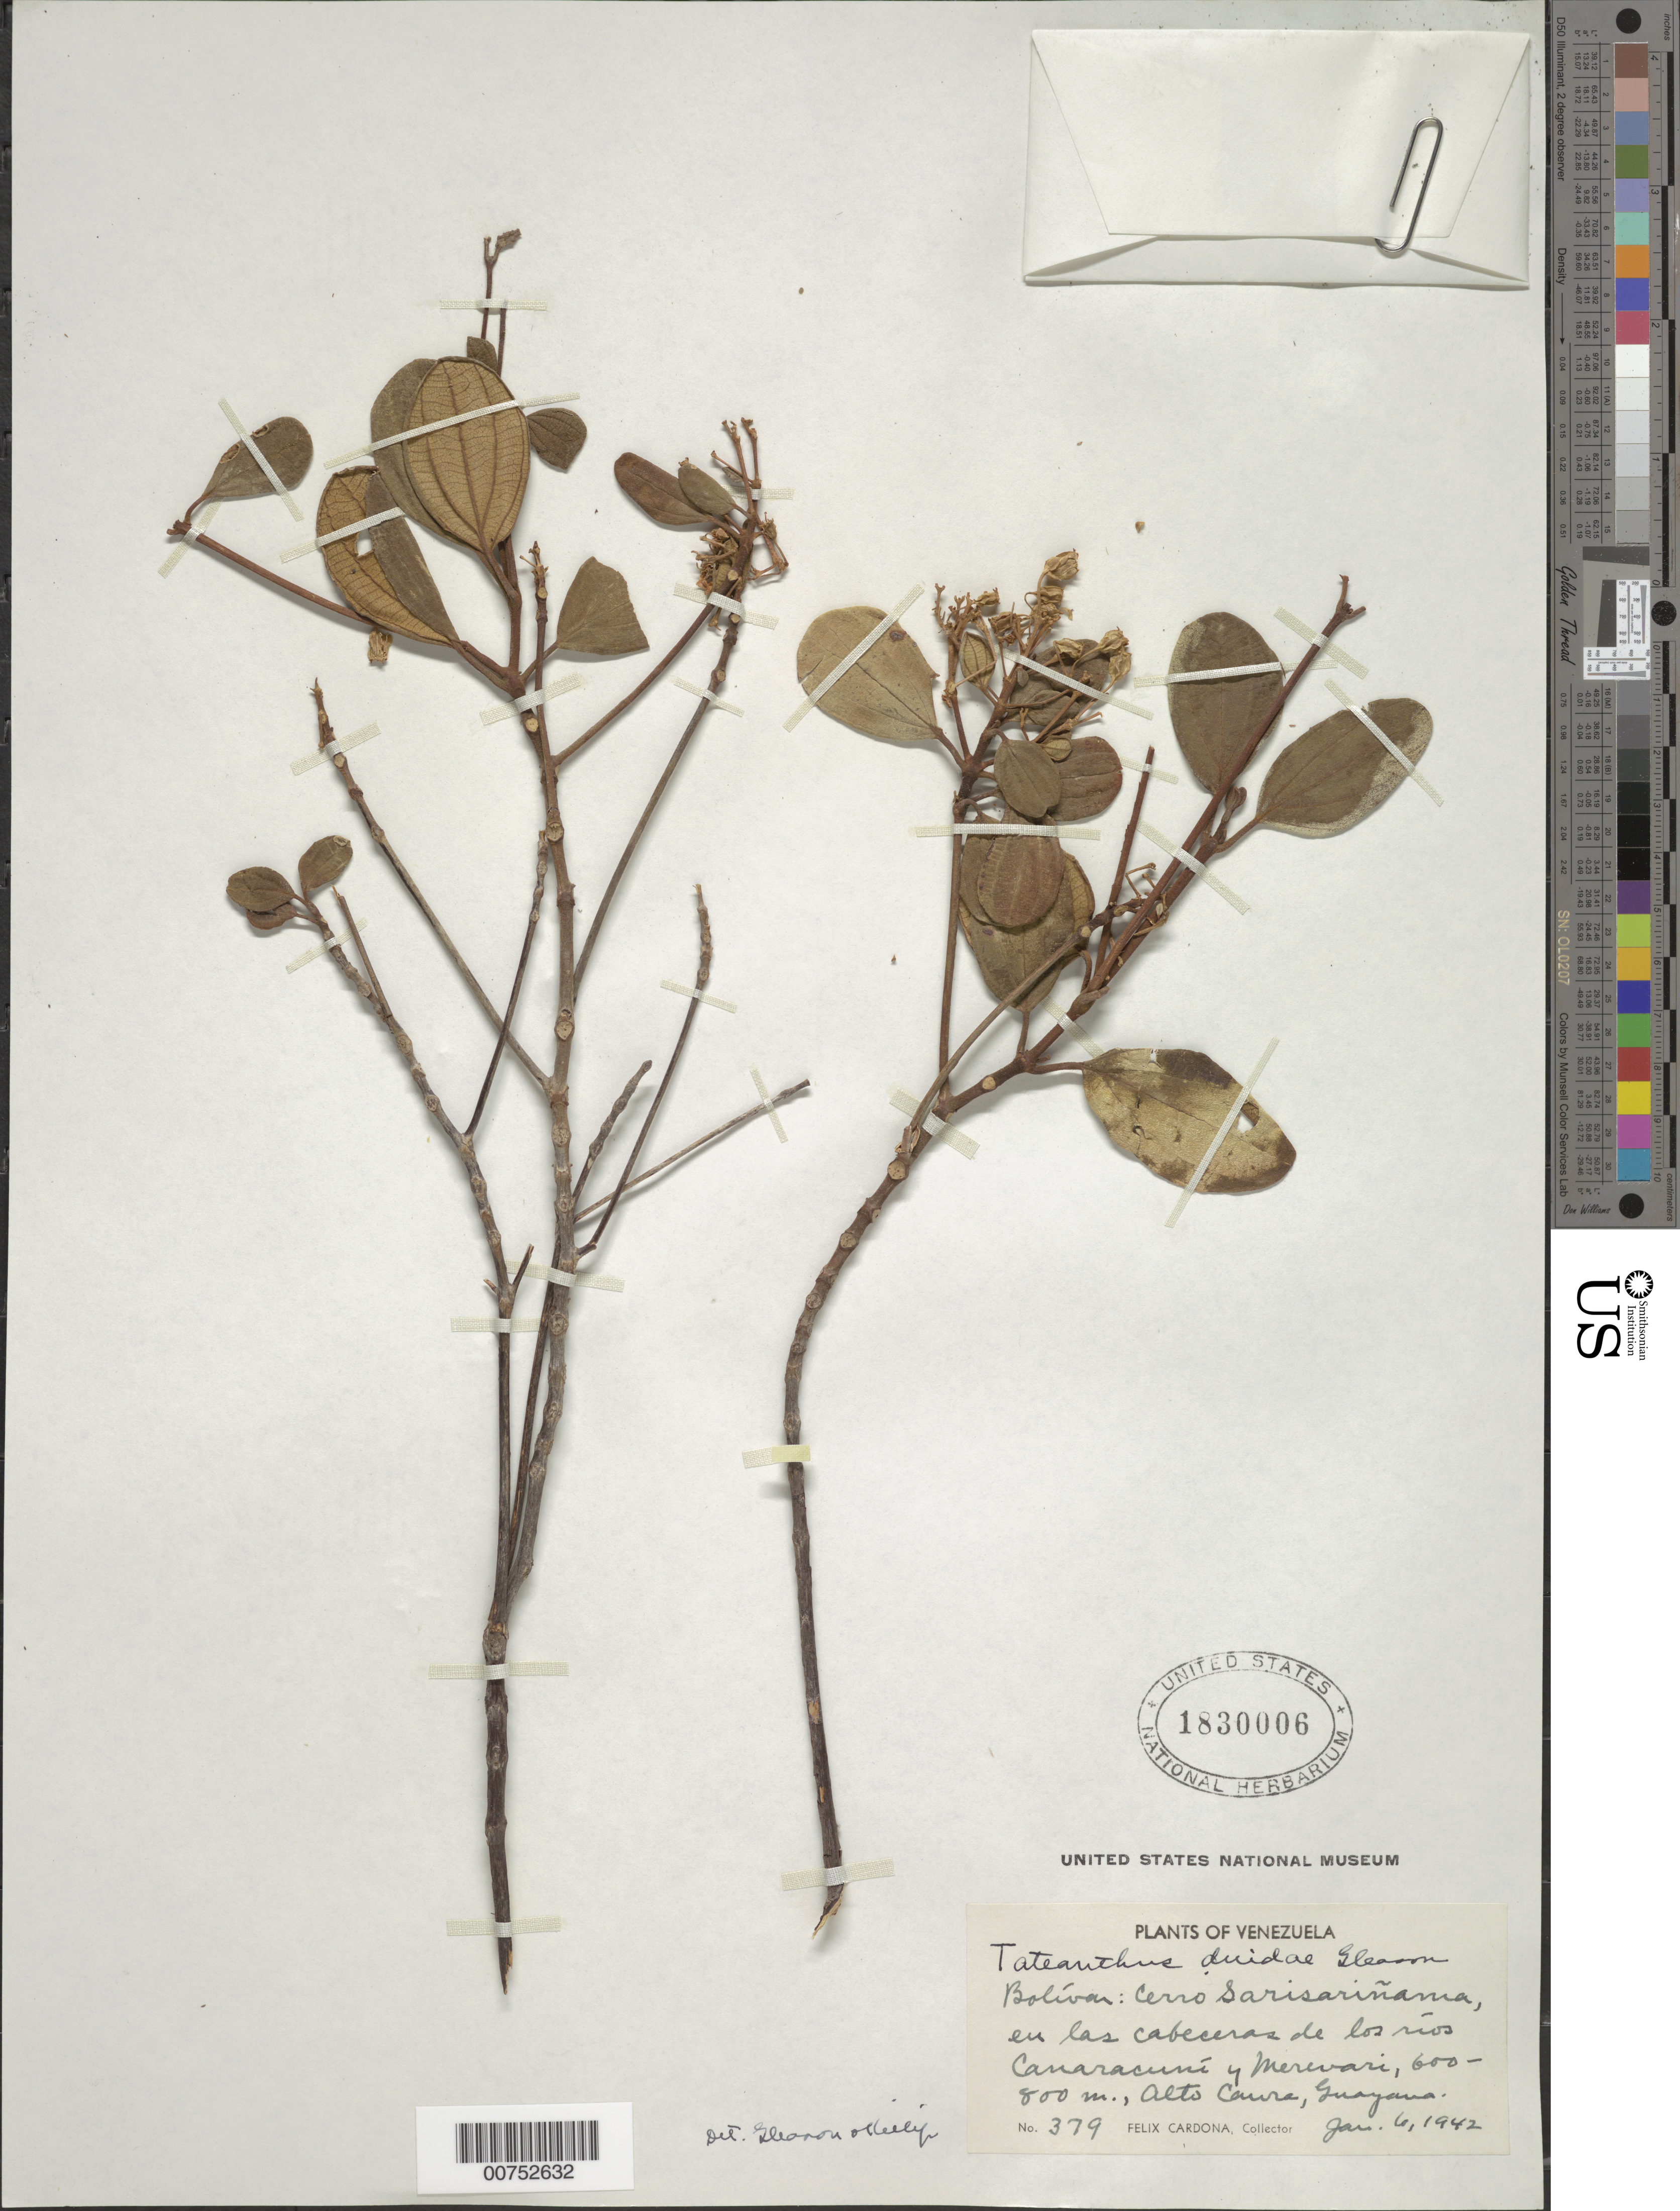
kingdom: Plantae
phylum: Tracheophyta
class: Magnoliopsida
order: Myrtales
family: Melastomataceae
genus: Tateanthus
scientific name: Tateanthus duidae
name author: Gleason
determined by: Gleason, H. A.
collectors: F. Cardona Puig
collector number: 379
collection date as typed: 6-Jan-42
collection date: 1942-01-06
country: Venezuela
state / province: Bolívar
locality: Cerro Sarisariñama, Ríos Canaracunú y Merevari, Alto Caura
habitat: Savanna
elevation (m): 600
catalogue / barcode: US 1830006